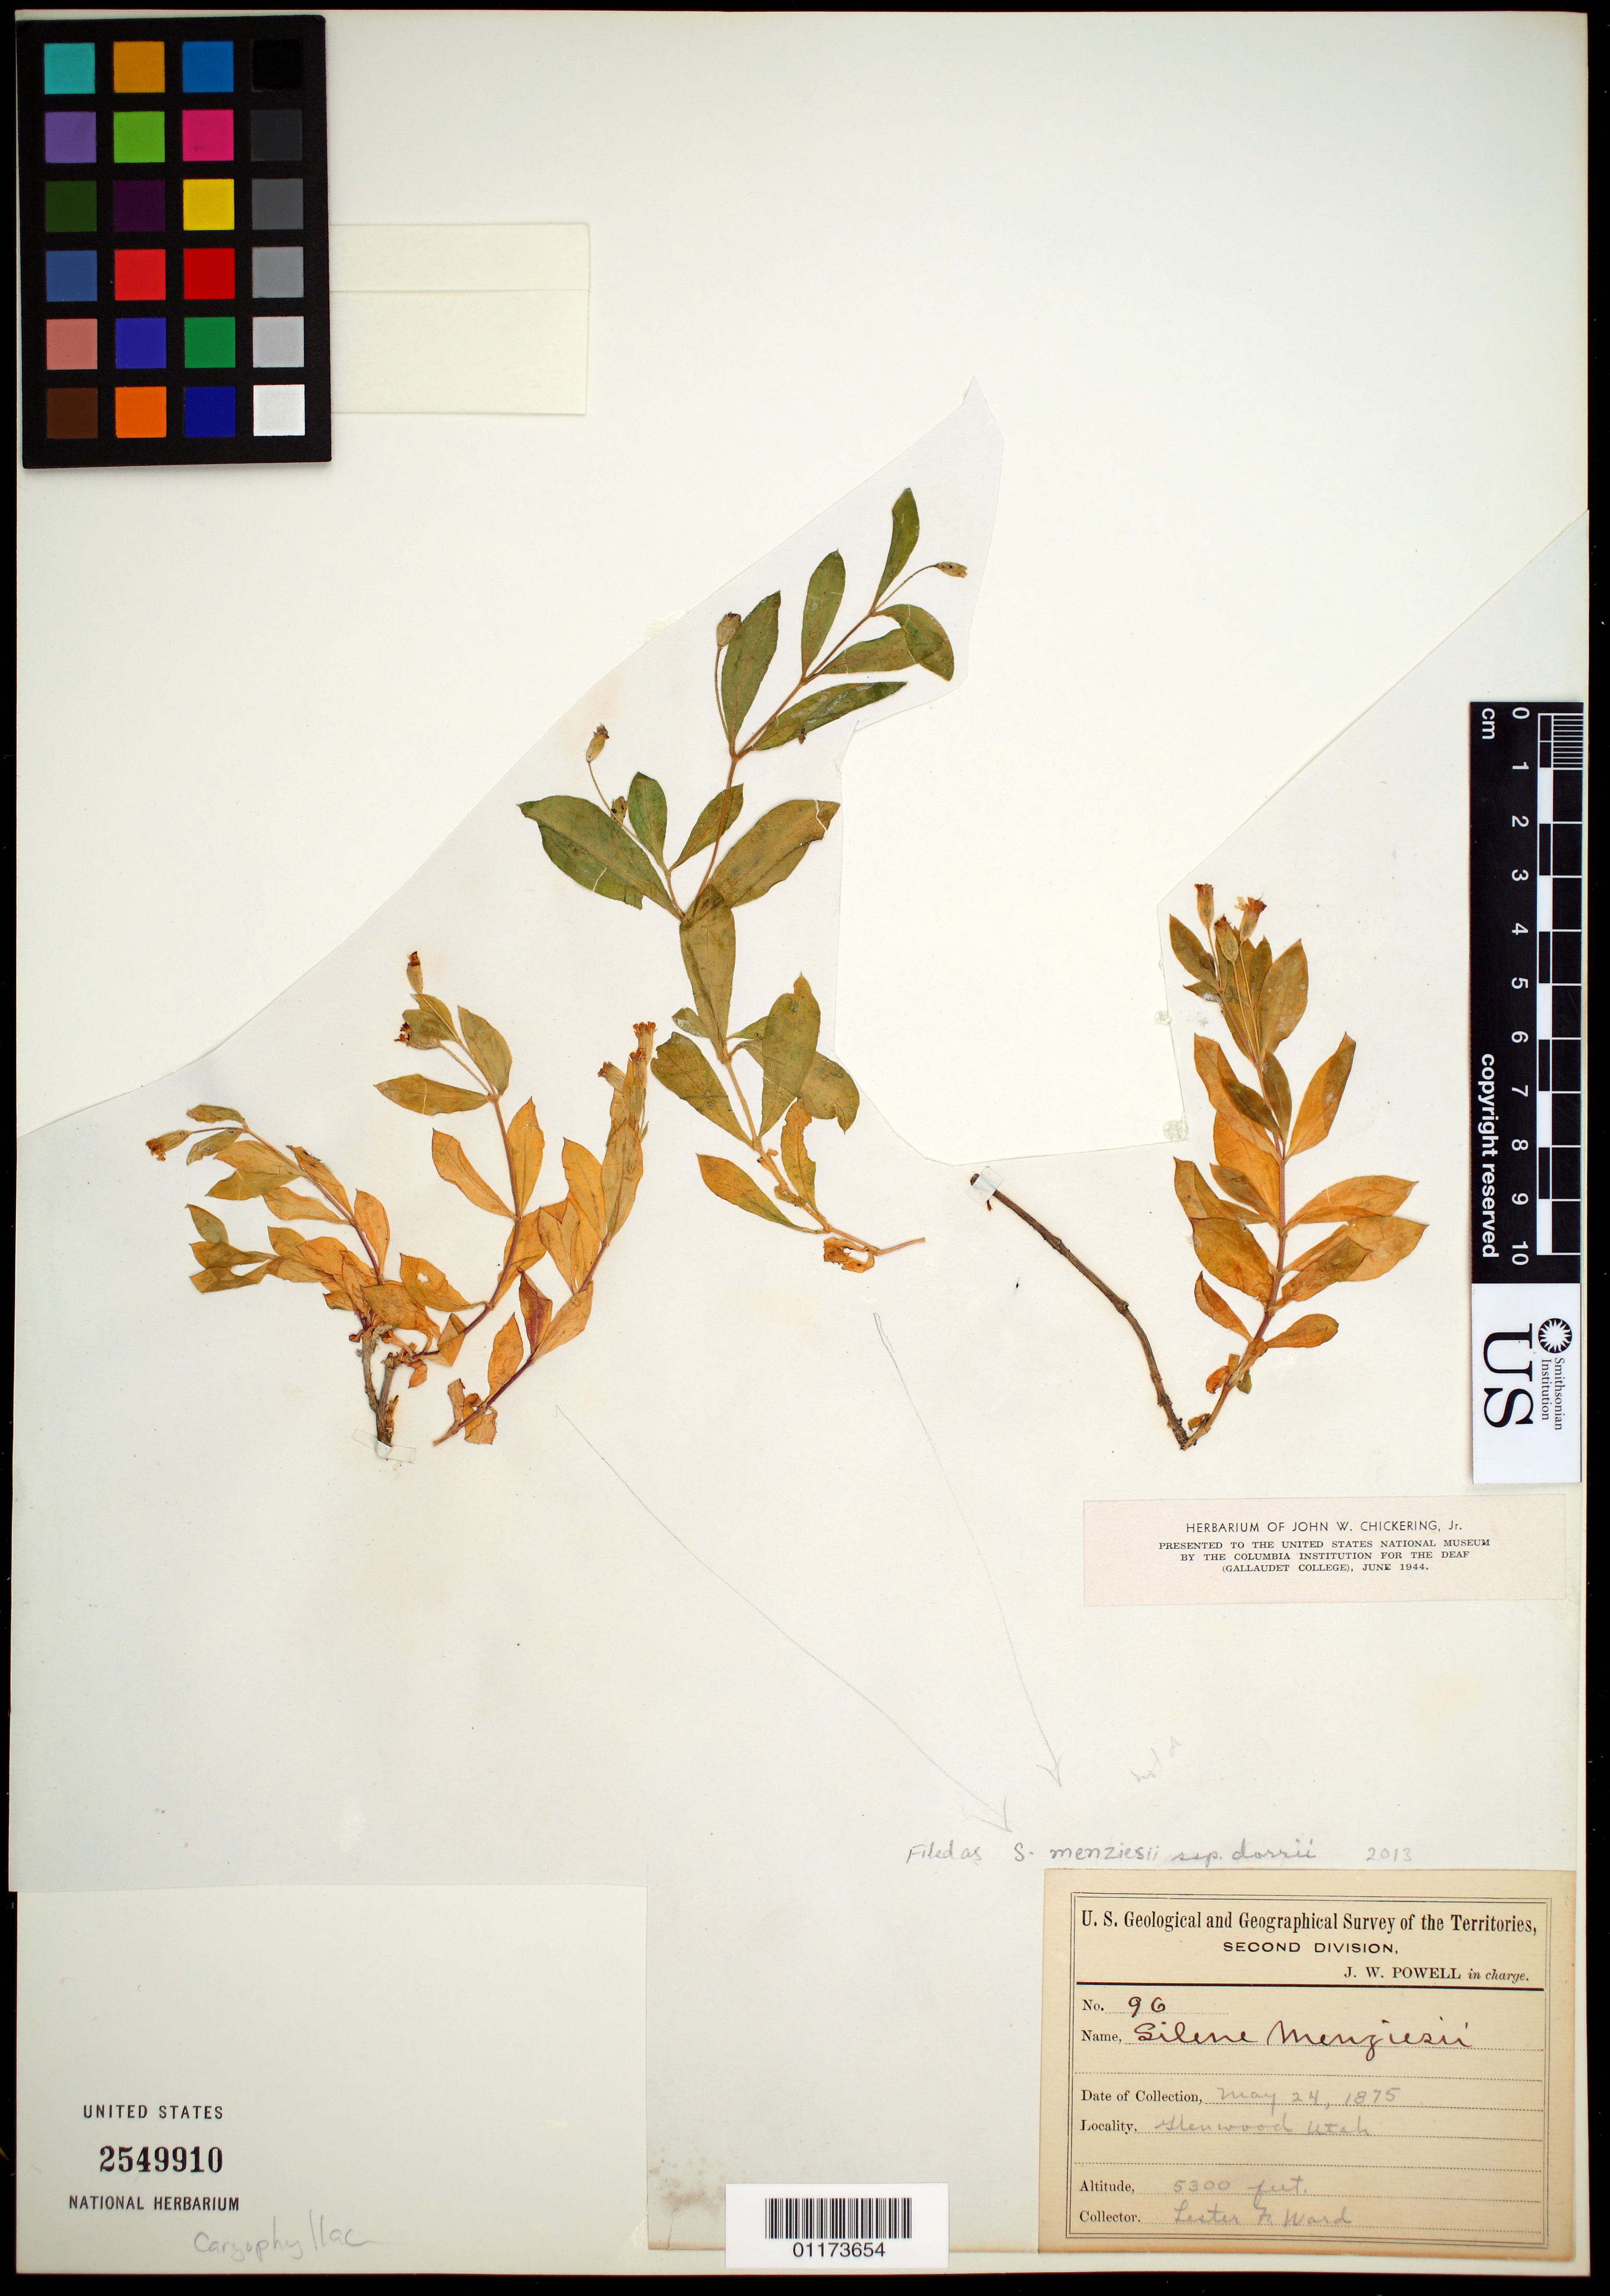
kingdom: Plantae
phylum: Tracheophyta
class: Magnoliopsida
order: Caryophyllales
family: Caryophyllaceae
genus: Silene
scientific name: Silene menziesii subsp. dorrii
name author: (Kellogg) C.L. Hitchc. & Maguire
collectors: L. F. Ward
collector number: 96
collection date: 1875-05-24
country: United States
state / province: Utah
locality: Glenwood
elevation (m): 1615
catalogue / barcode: US 2549910